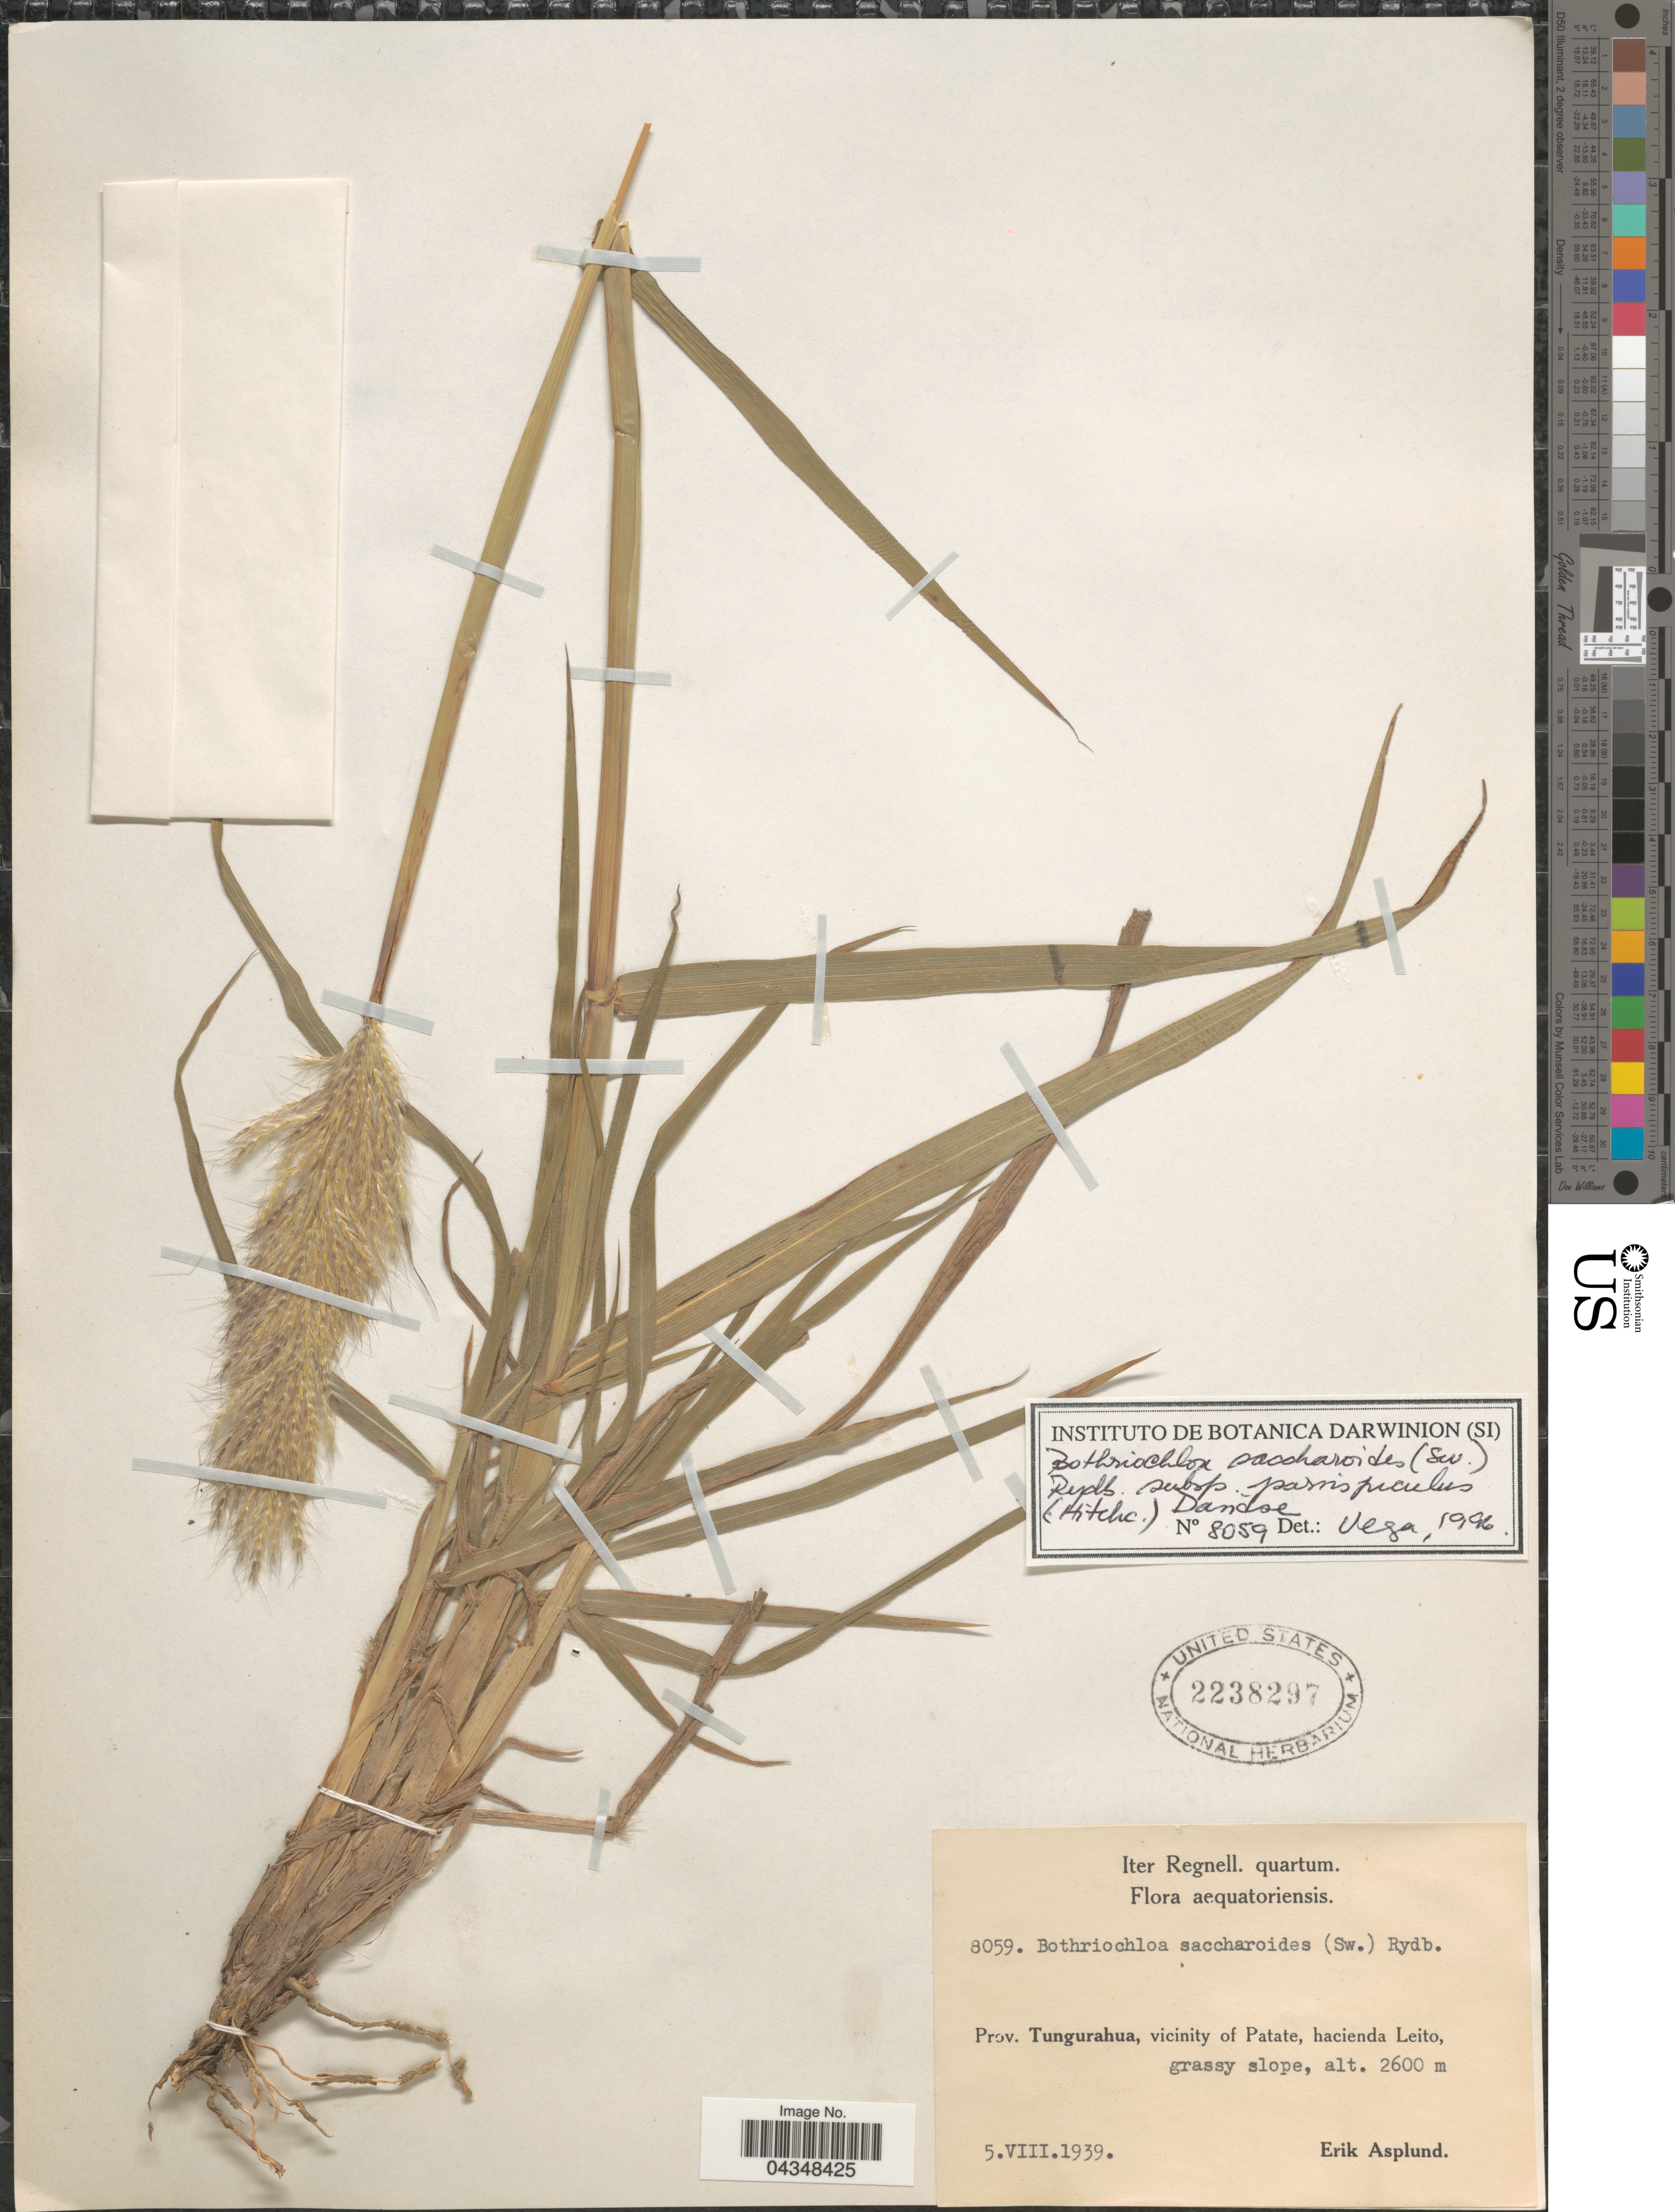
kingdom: Plantae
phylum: Tracheophyta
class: Liliopsida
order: Poales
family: Poaceae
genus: Bothriochloa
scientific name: Bothriochloa saccharoides var. parvispicula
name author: (Hitchc.) Tovar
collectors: E. Asplund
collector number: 8059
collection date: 1939-08-05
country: Ecuador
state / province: Tungurahua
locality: Iter Regnell. quartum. Prov. Tungurahua, vicinity of Patate, haciendo Leito.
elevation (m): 2600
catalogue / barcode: US 2238297